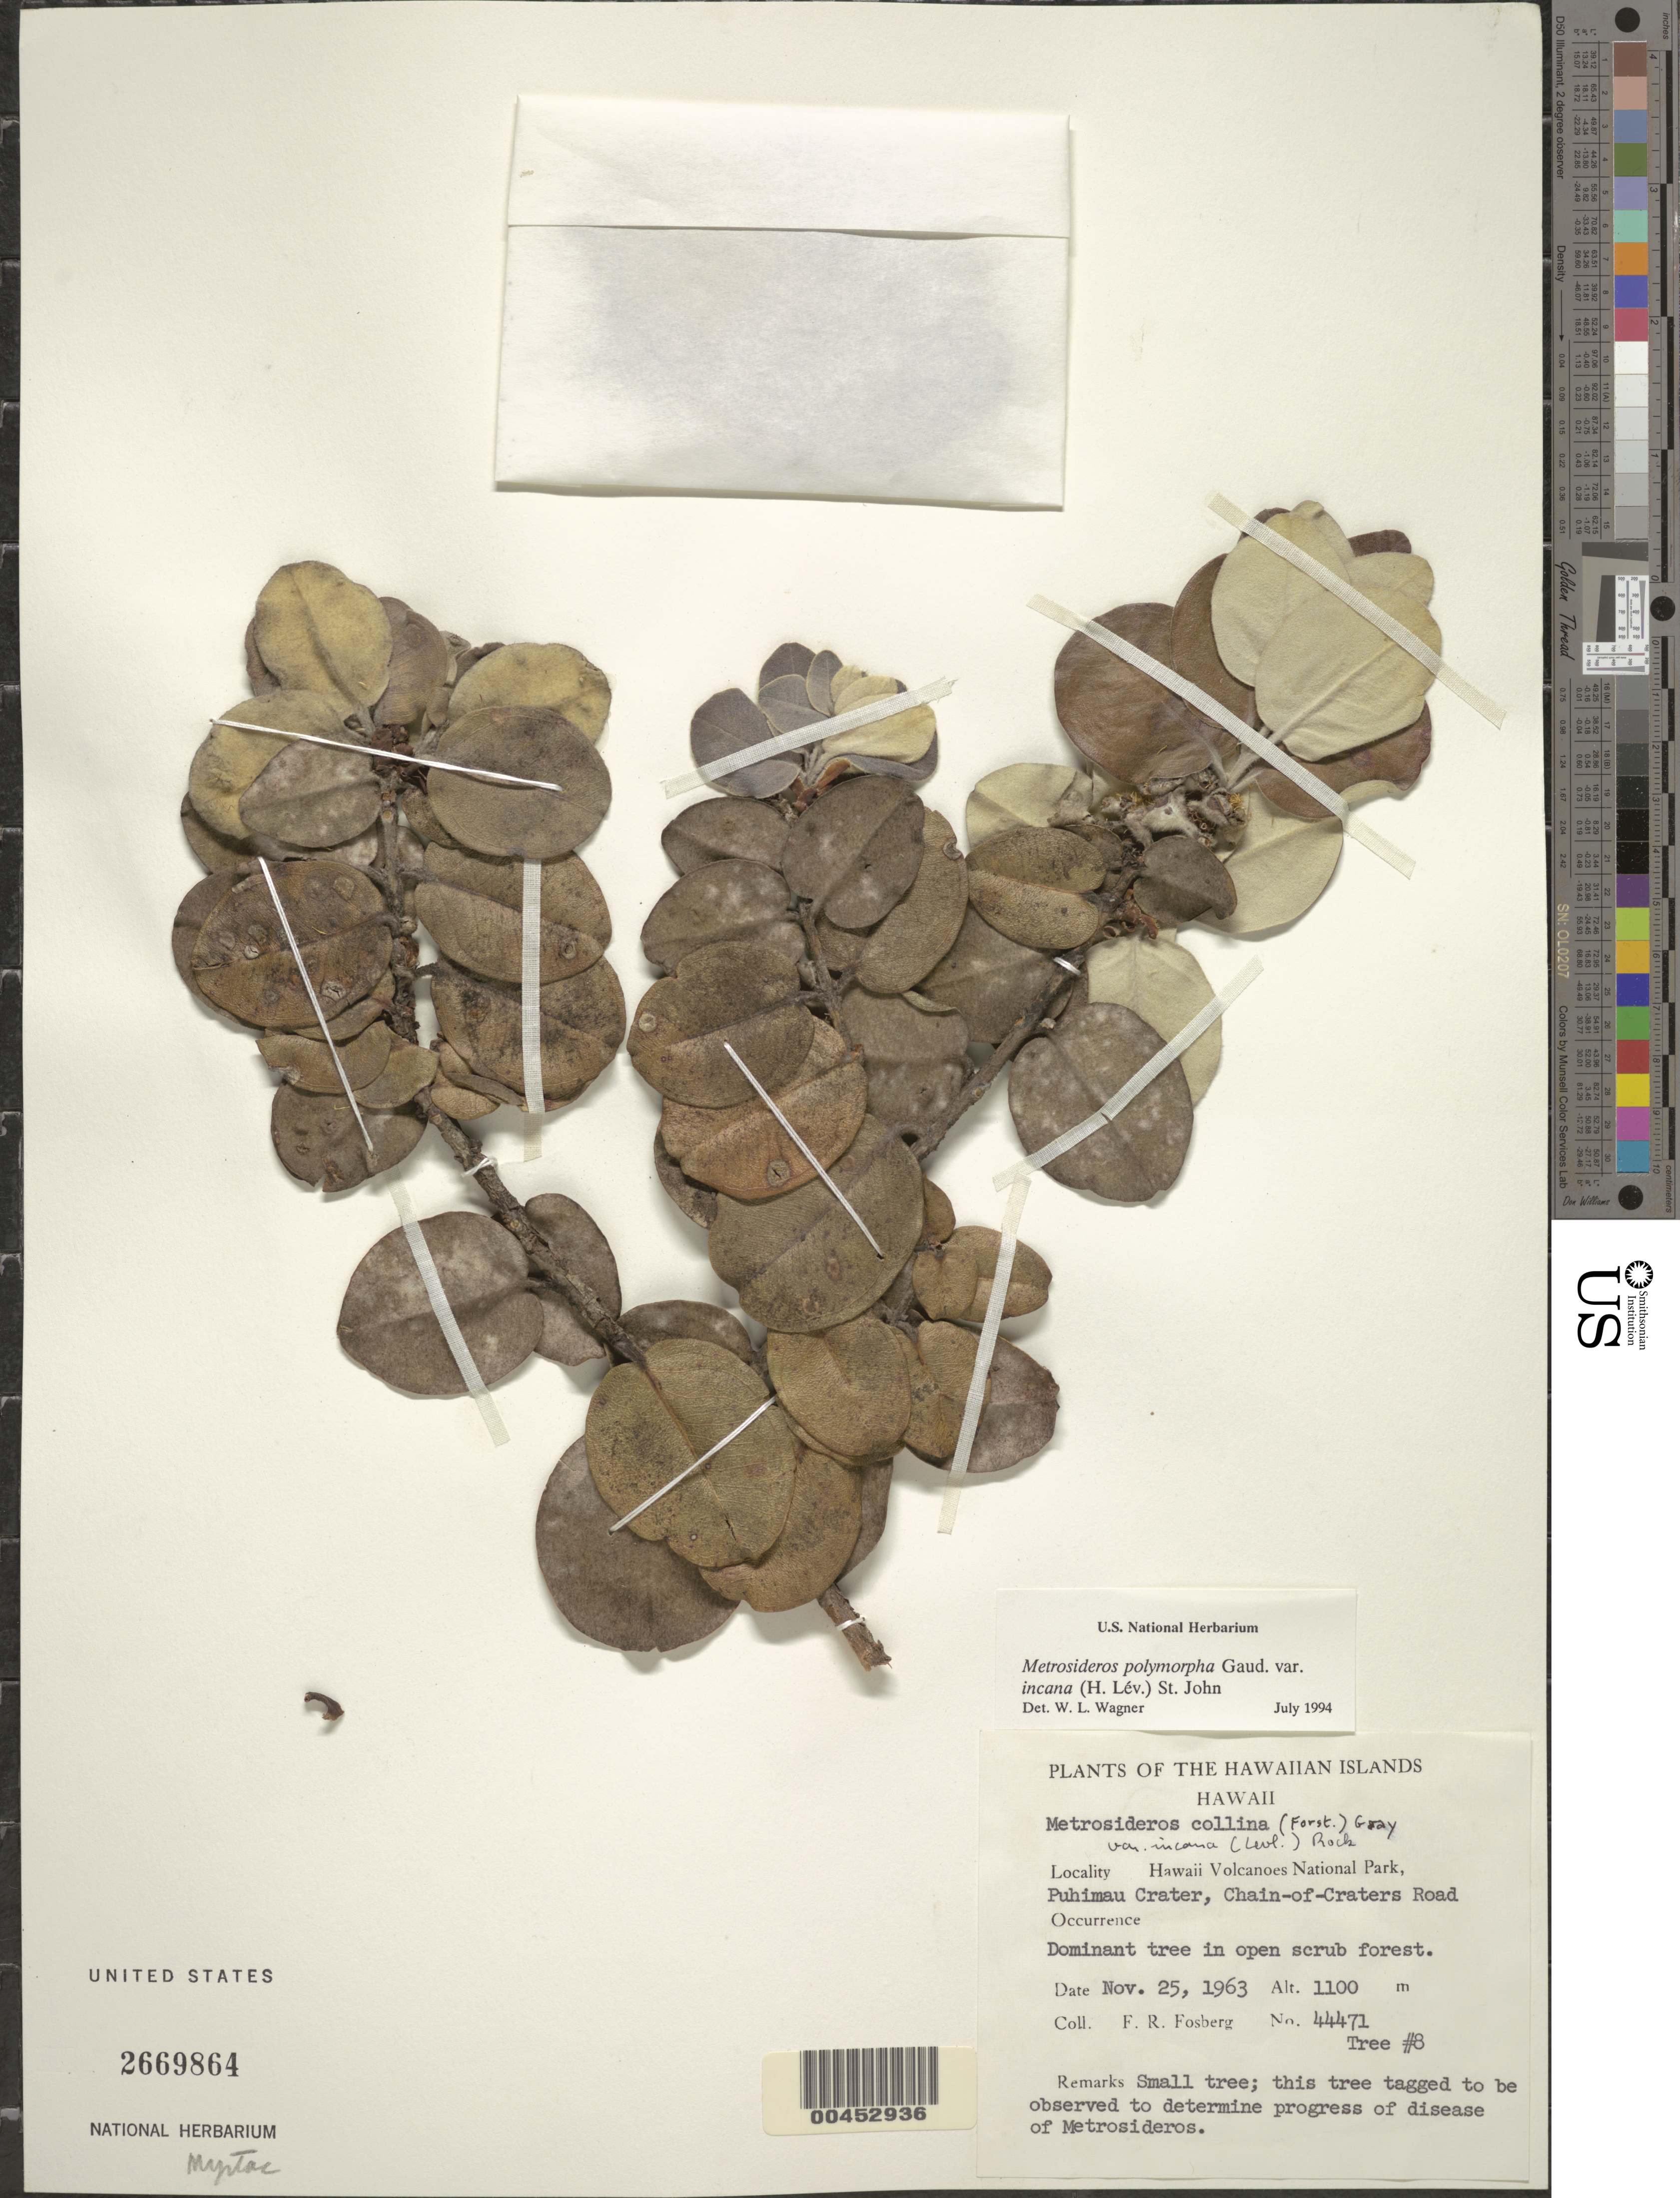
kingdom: Plantae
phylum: Tracheophyta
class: Magnoliopsida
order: Myrtales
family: Myrtaceae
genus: Metrosideros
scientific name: Metrosideros polymorpha var. incana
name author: H. St. John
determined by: Wagner, W. L., (BOT), Smithsonian Institution - National Museum of Natural History (UNITED STATES)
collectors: F. R. Fosberg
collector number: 44471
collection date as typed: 25 Nov 1963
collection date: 1963-11-25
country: United States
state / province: Hawaii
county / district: Hawaii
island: Hawaii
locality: Hawaii Volcanoes National Park, Puhimau Crater, Chain-of-Craters Rd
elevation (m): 1100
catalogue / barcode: US 2669864